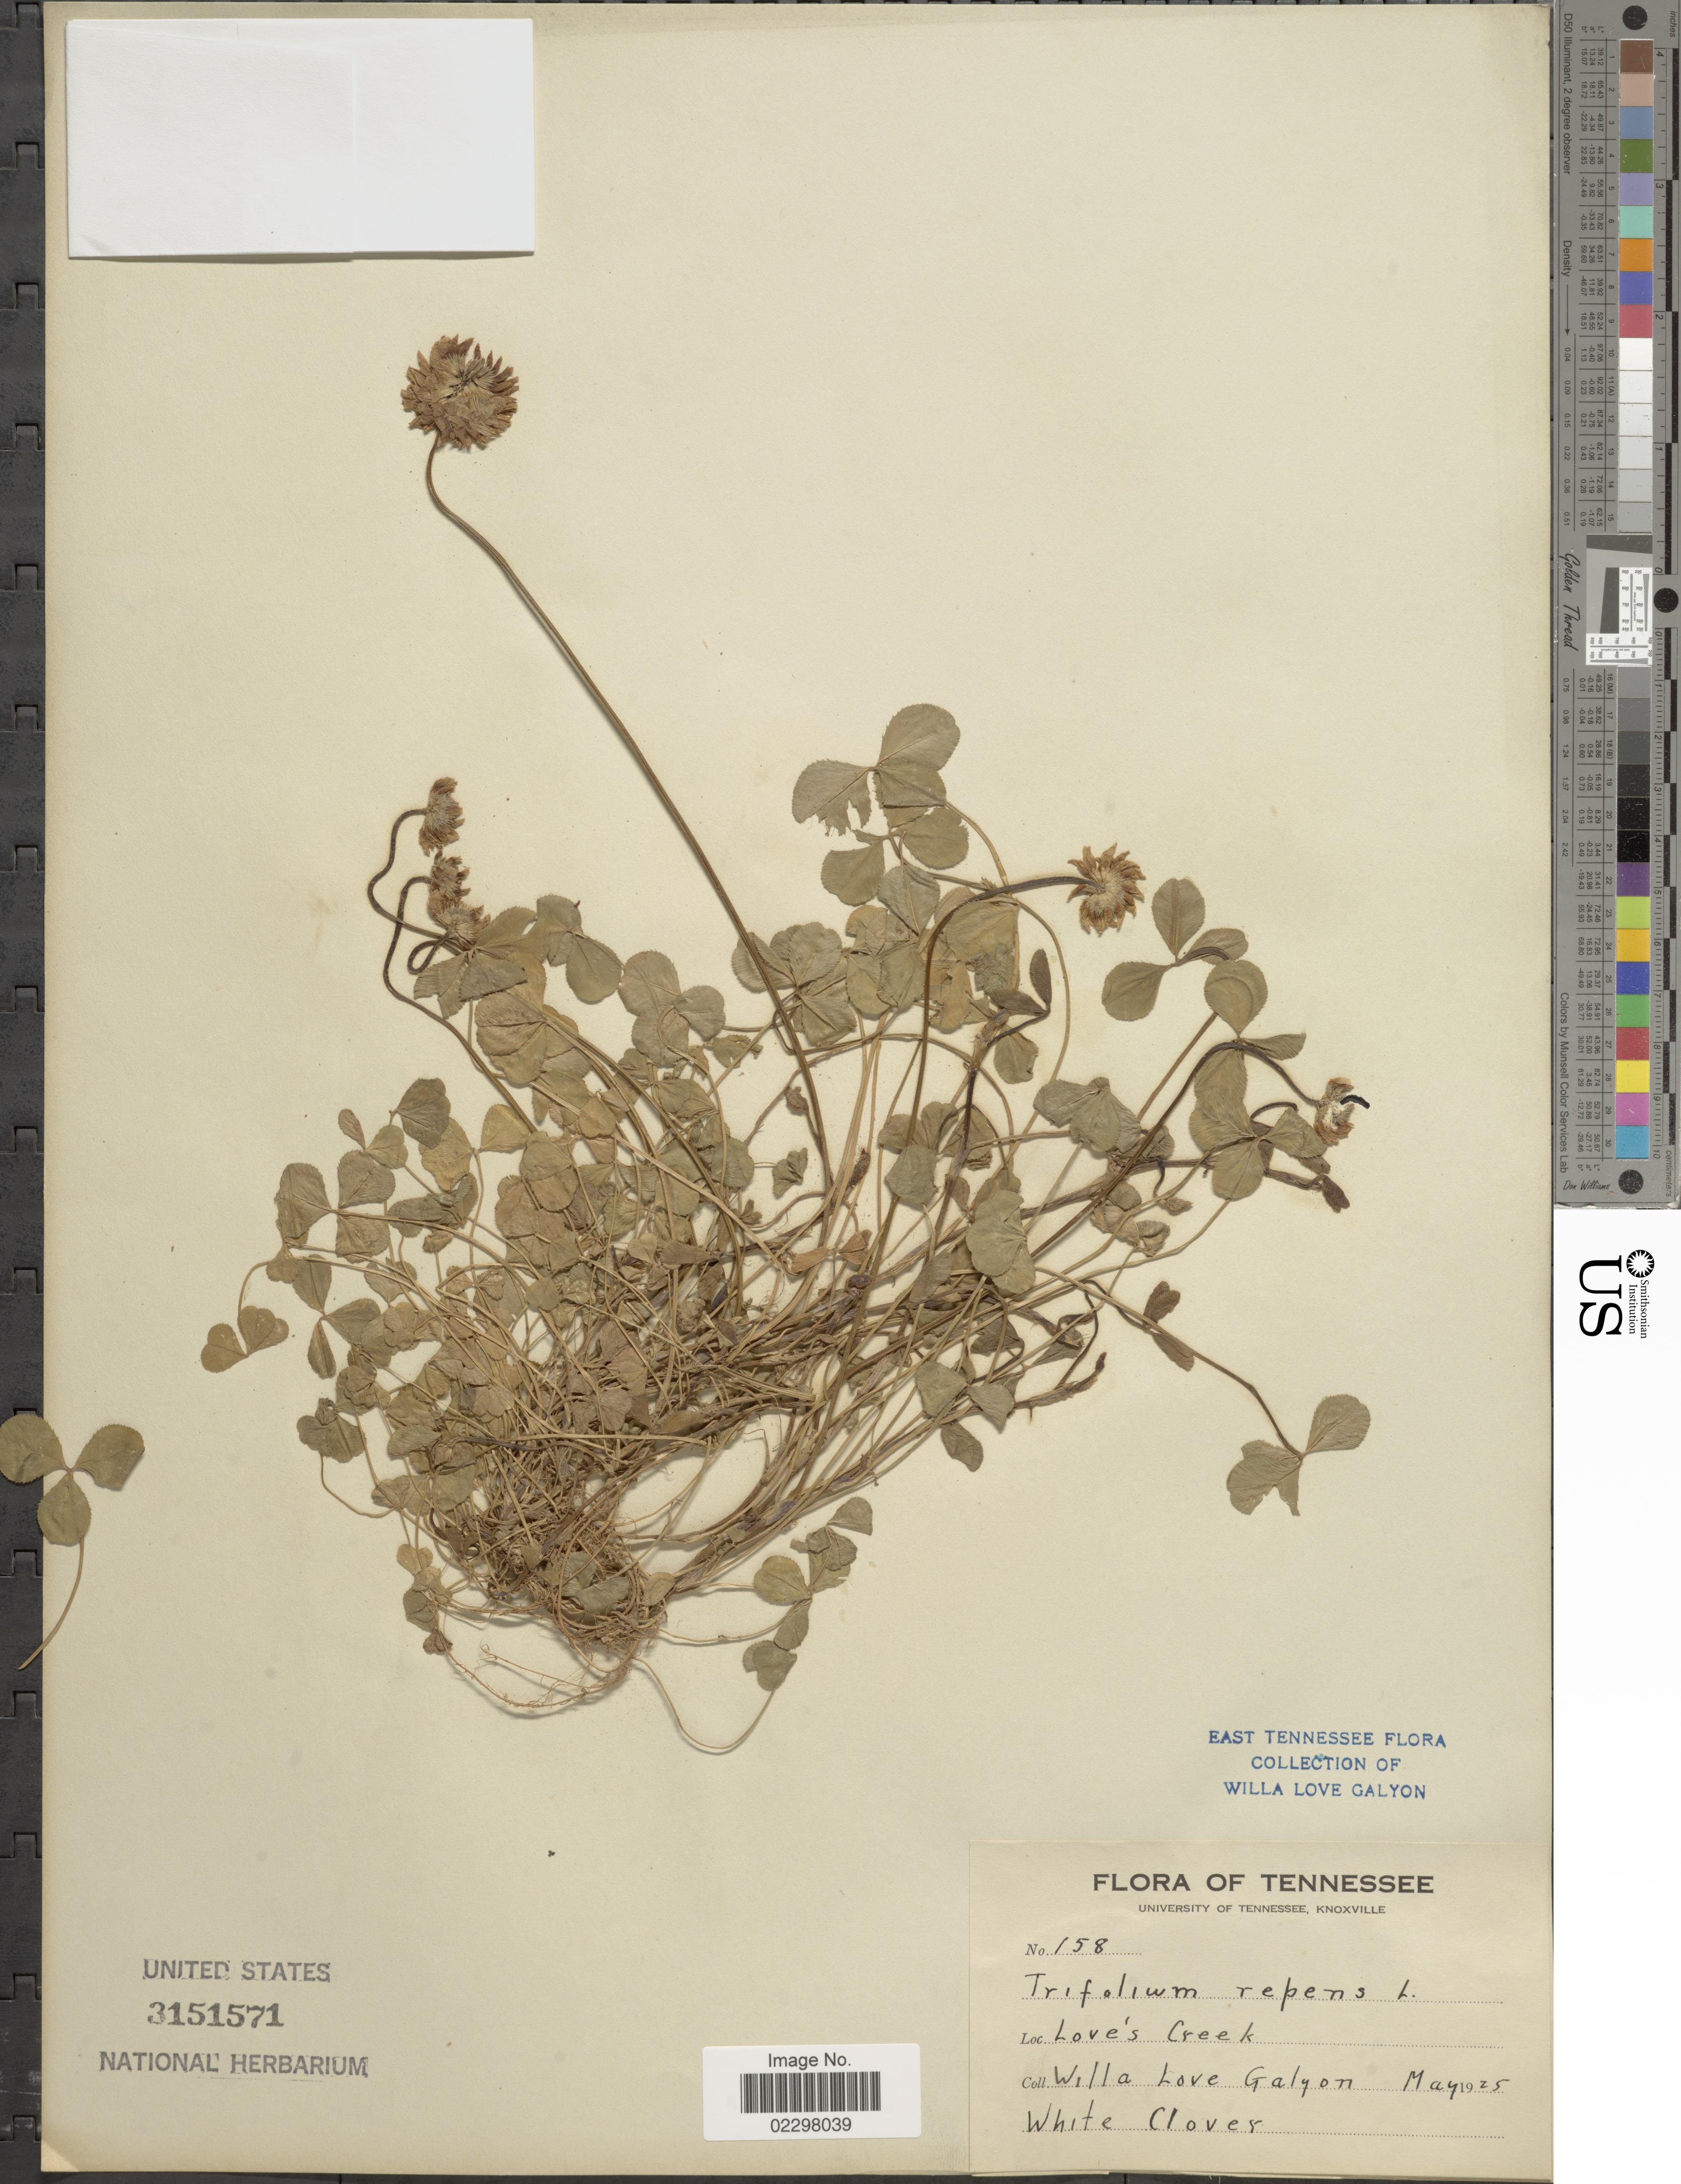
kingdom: Plantae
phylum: Tracheophyta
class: Magnoliopsida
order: Fabales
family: Fabaceae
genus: Trifolium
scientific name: Trifolium repens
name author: L.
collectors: W. Galyon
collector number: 158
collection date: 1925-05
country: United States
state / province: Tennessee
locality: Love's Creek, White Cloves.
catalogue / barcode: US 3151571